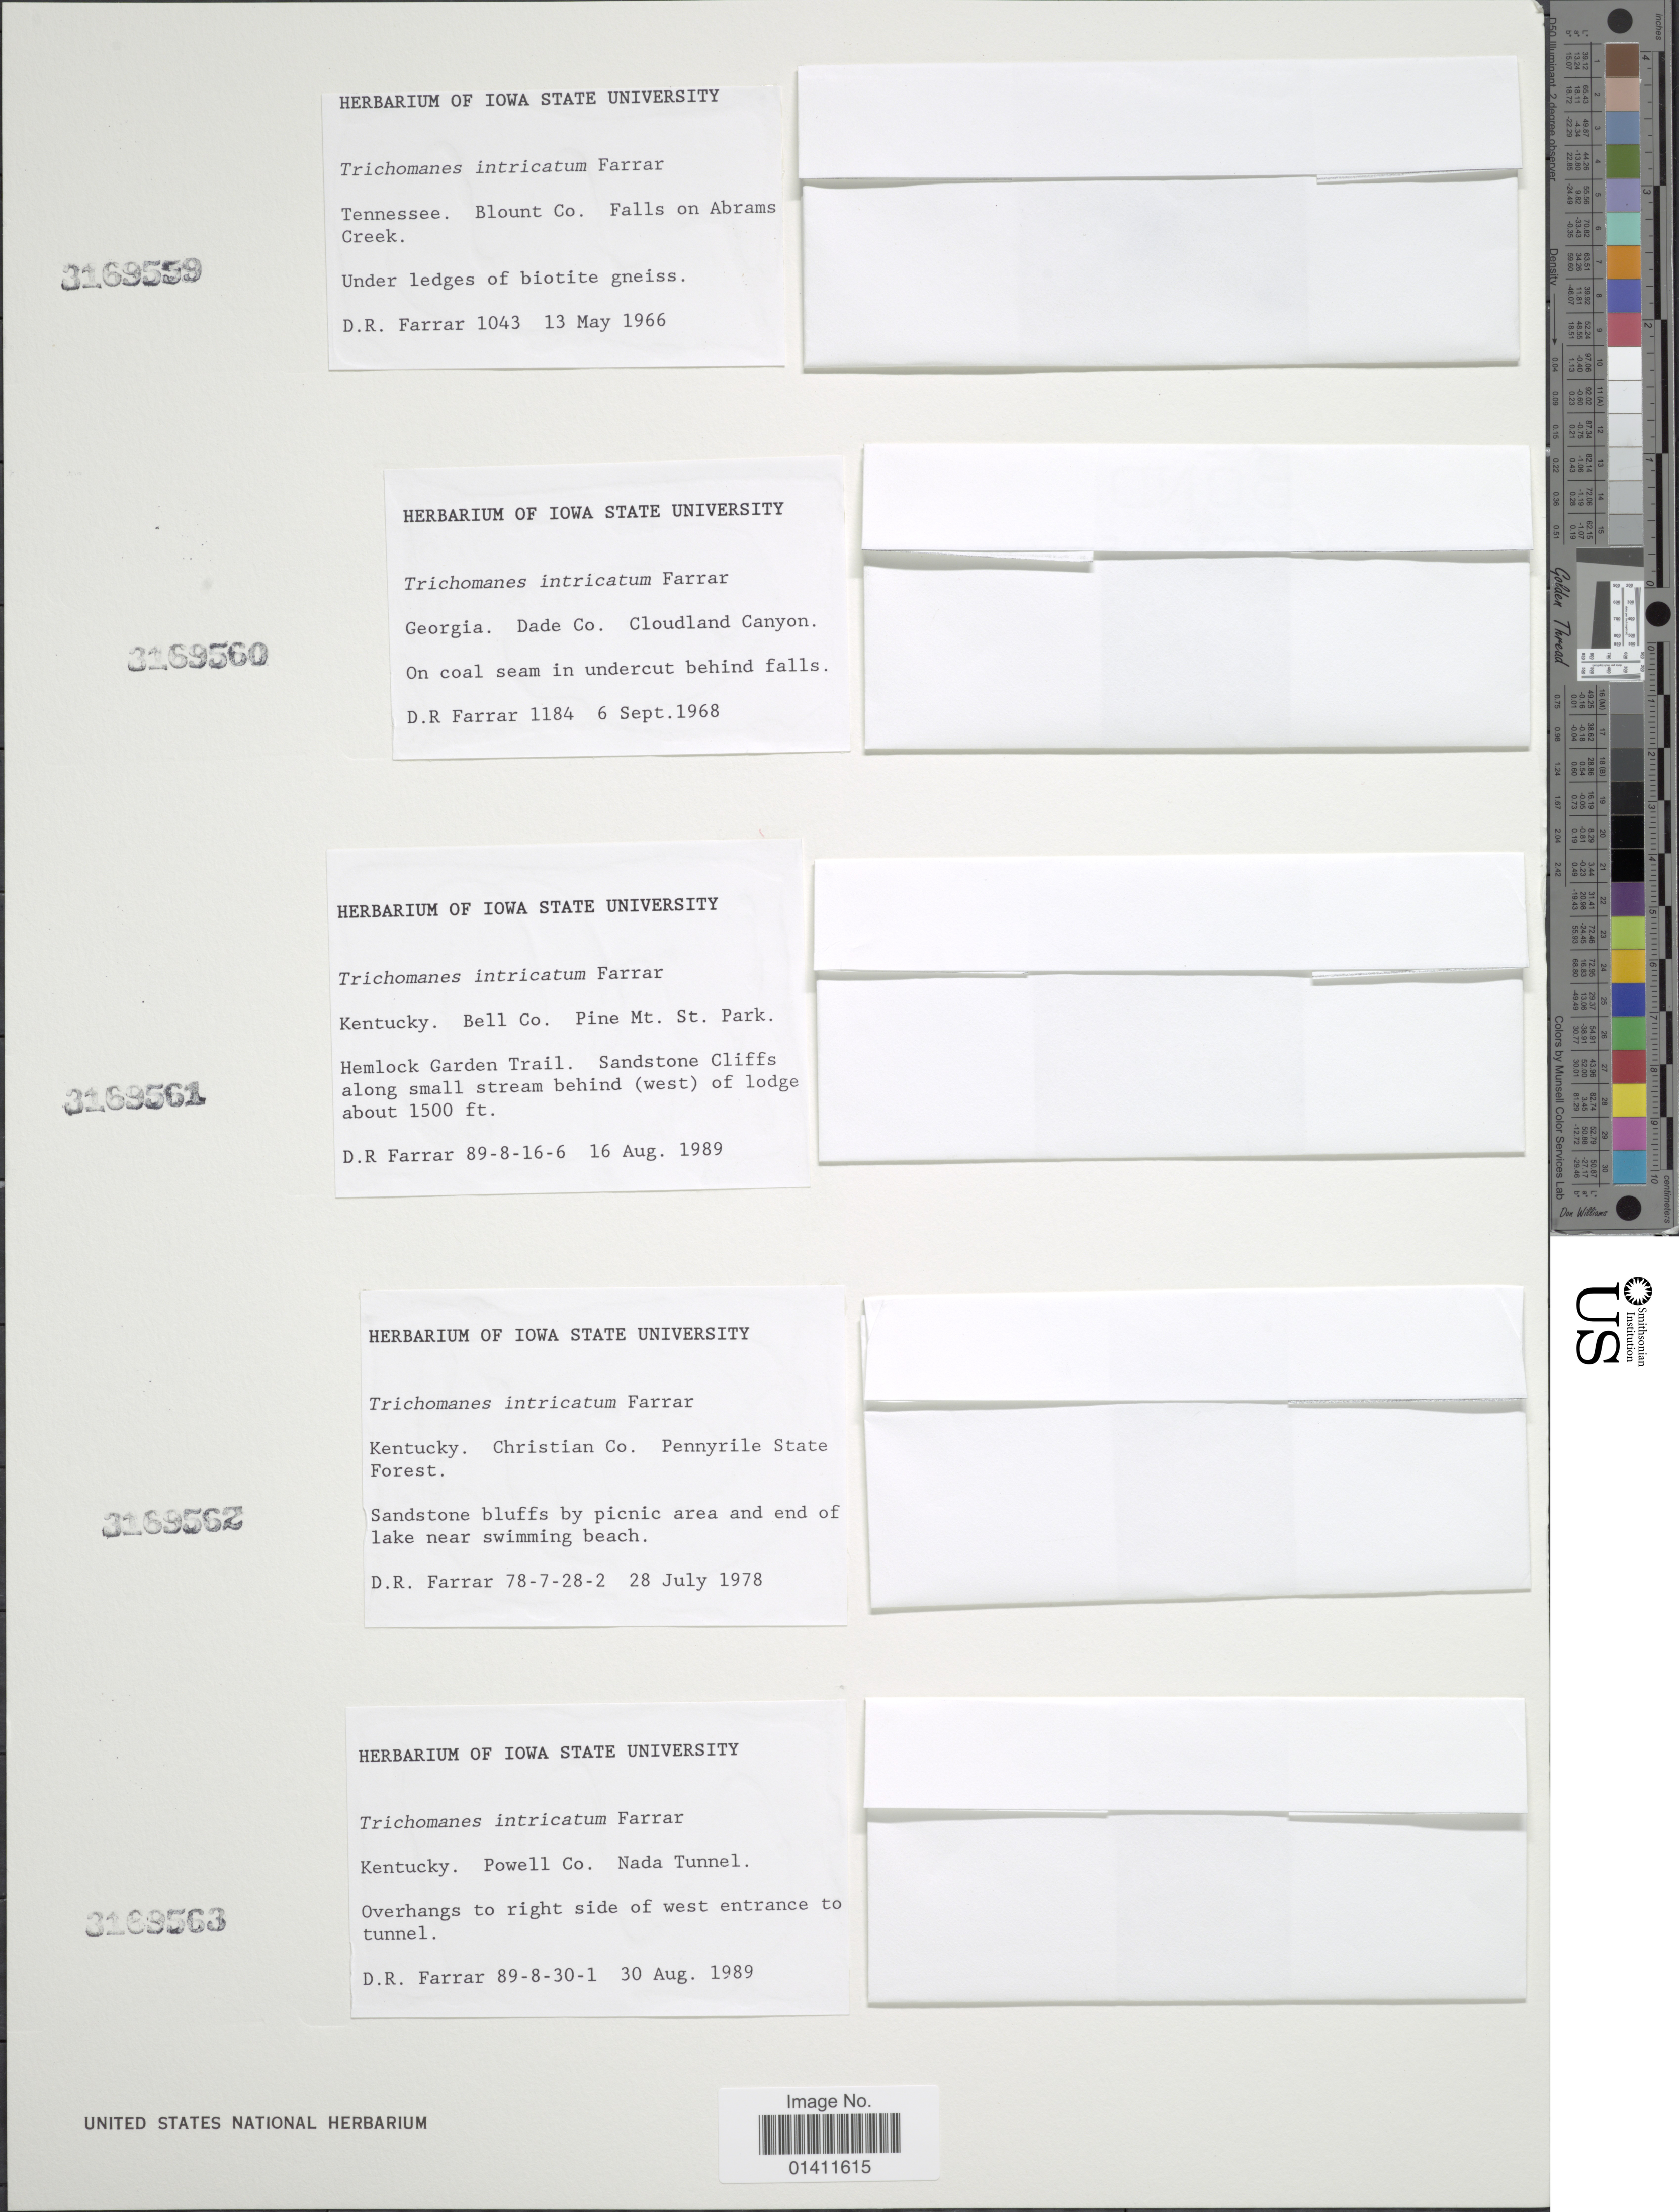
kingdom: Plantae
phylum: Tracheophyta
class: Polypodiopsida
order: Hymenophyllales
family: Hymenophyllaceae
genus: Vandenboschia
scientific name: Vandenboschia intricatum (Farrar) comb. ined., 2015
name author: (Farrar)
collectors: D. R. Farrar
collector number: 78-7-28-2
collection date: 1978-07-28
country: United States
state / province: Kentucky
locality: Christian Co. Pennyrile State Forest. Sandstone bluffs by picnic area and end of lake near swimming beach.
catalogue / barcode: US 3169562-4